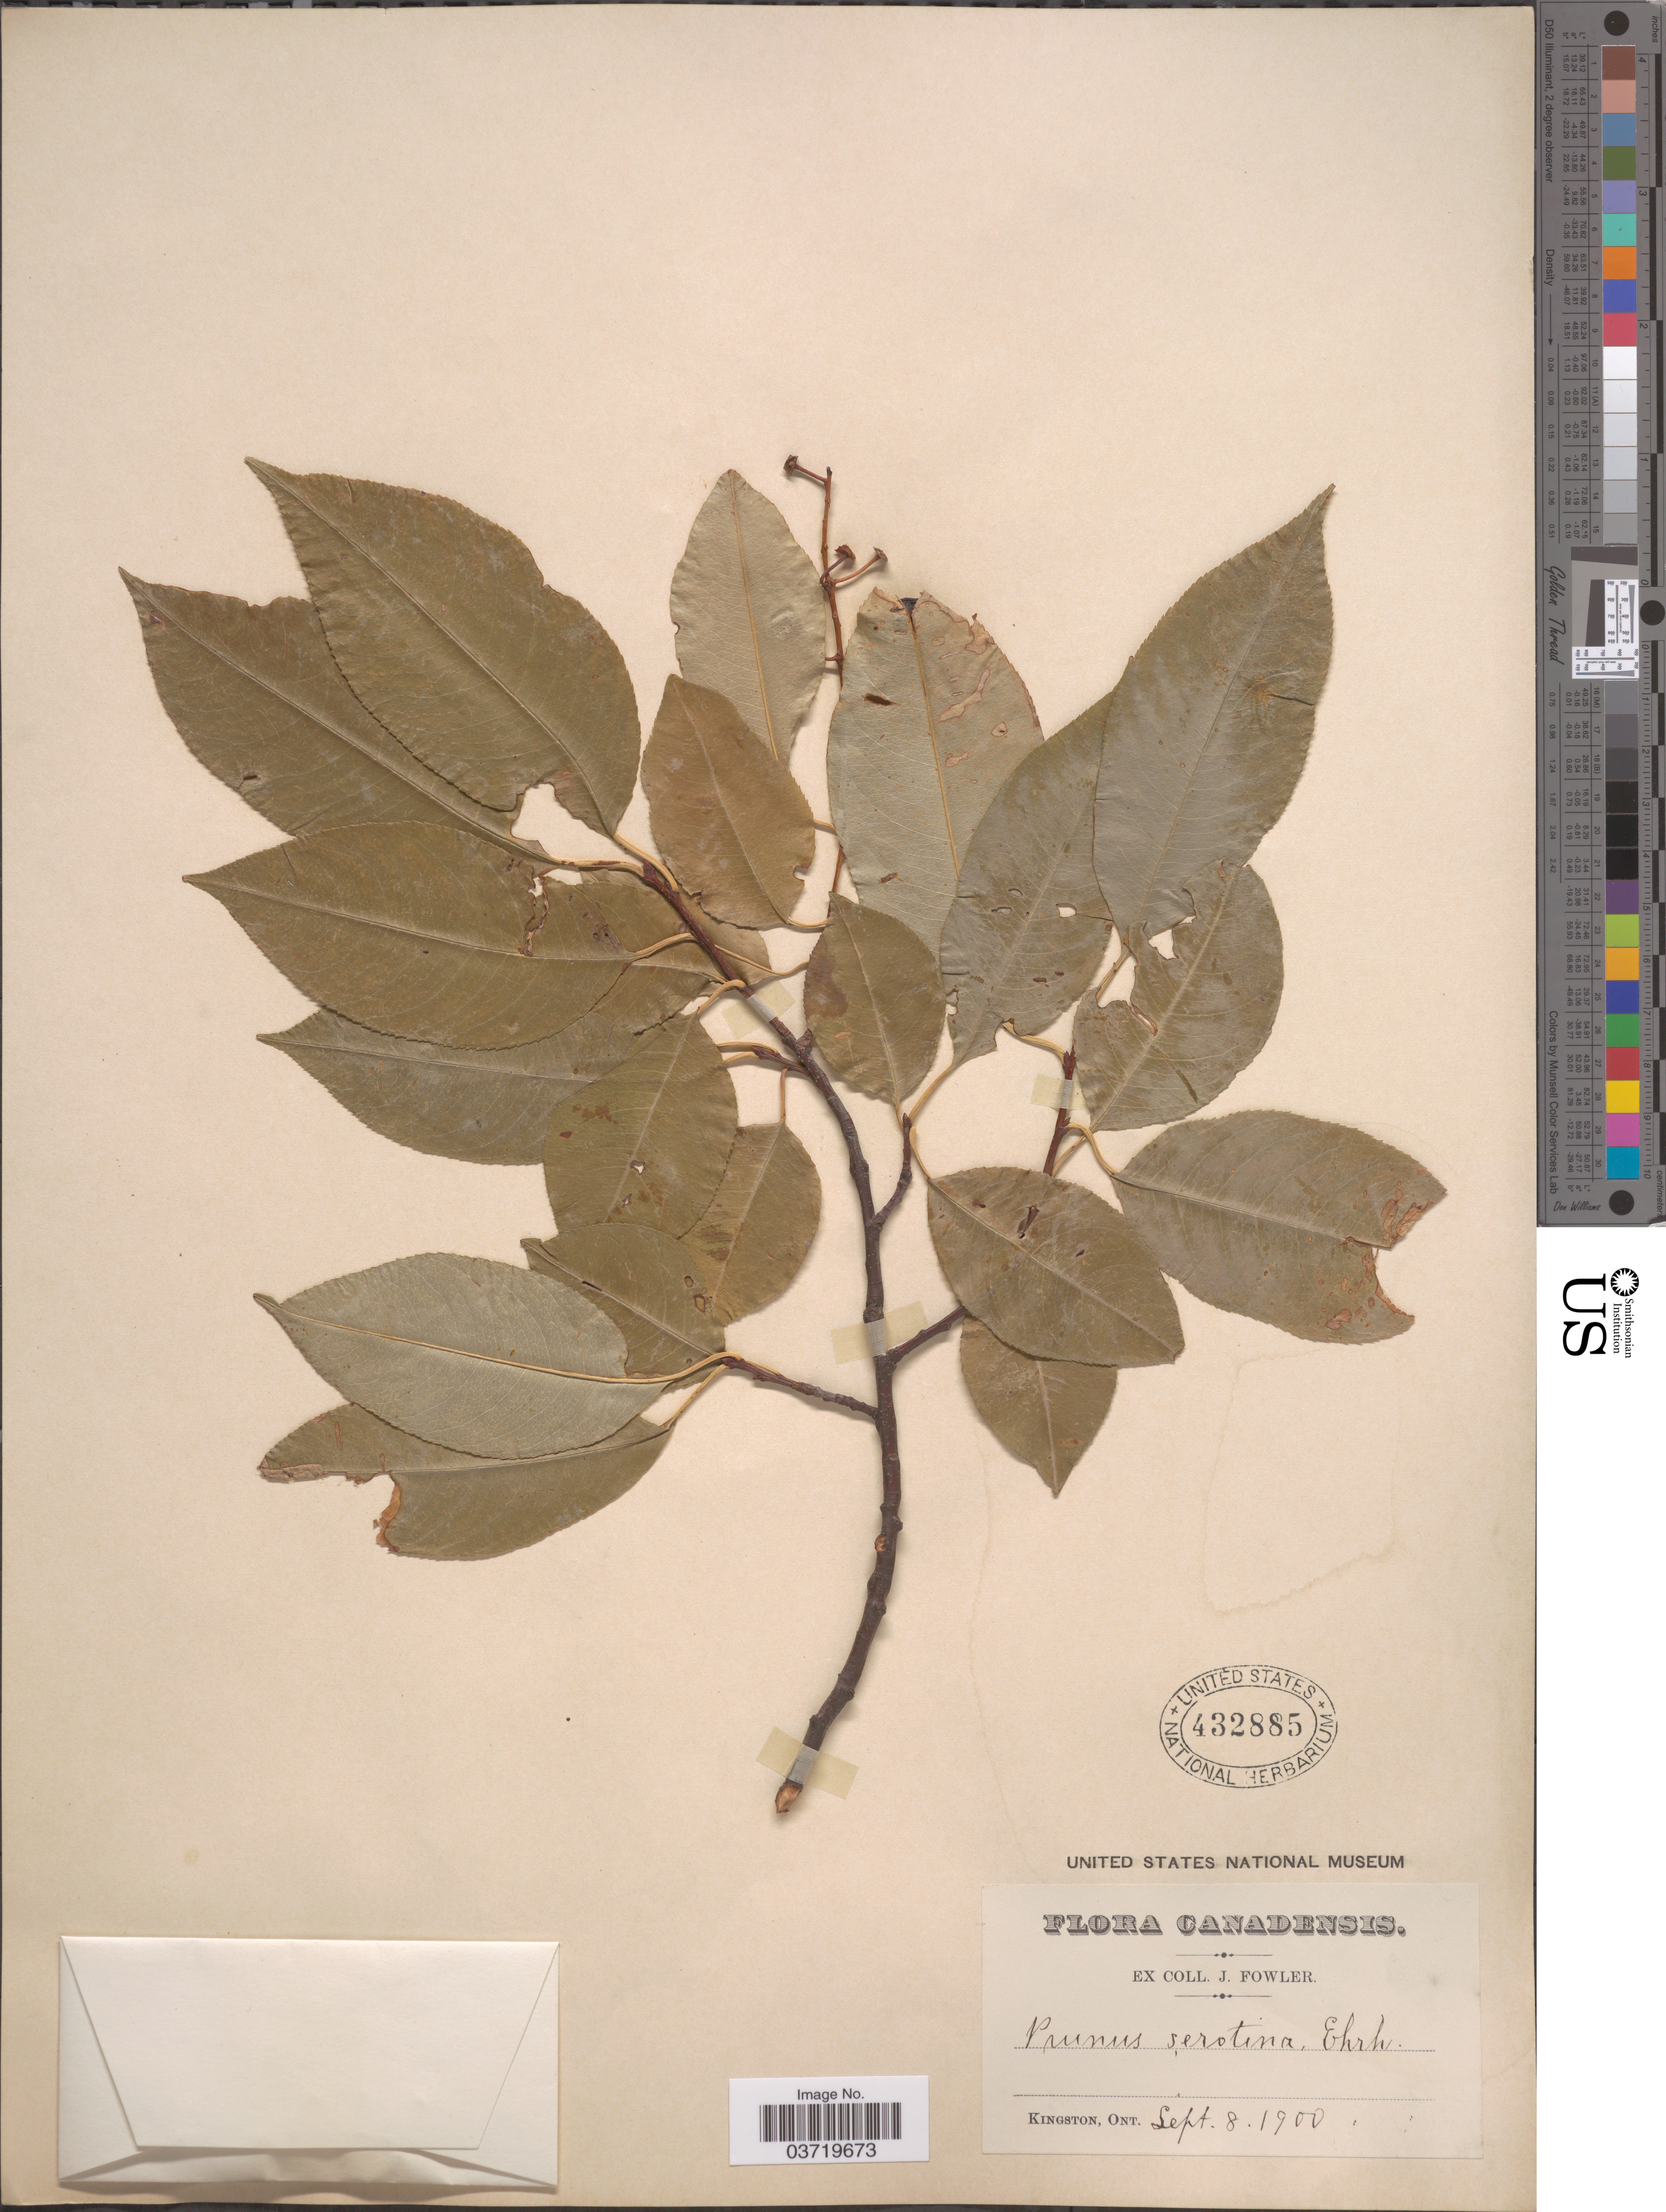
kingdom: Plantae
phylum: Tracheophyta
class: Magnoliopsida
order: Rosales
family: Rosaceae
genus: Prunus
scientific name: Prunus serotina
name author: Ehrh.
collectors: J. Fowler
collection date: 1900-09-08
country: Canada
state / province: Ontario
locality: Kingston.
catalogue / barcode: US 432885